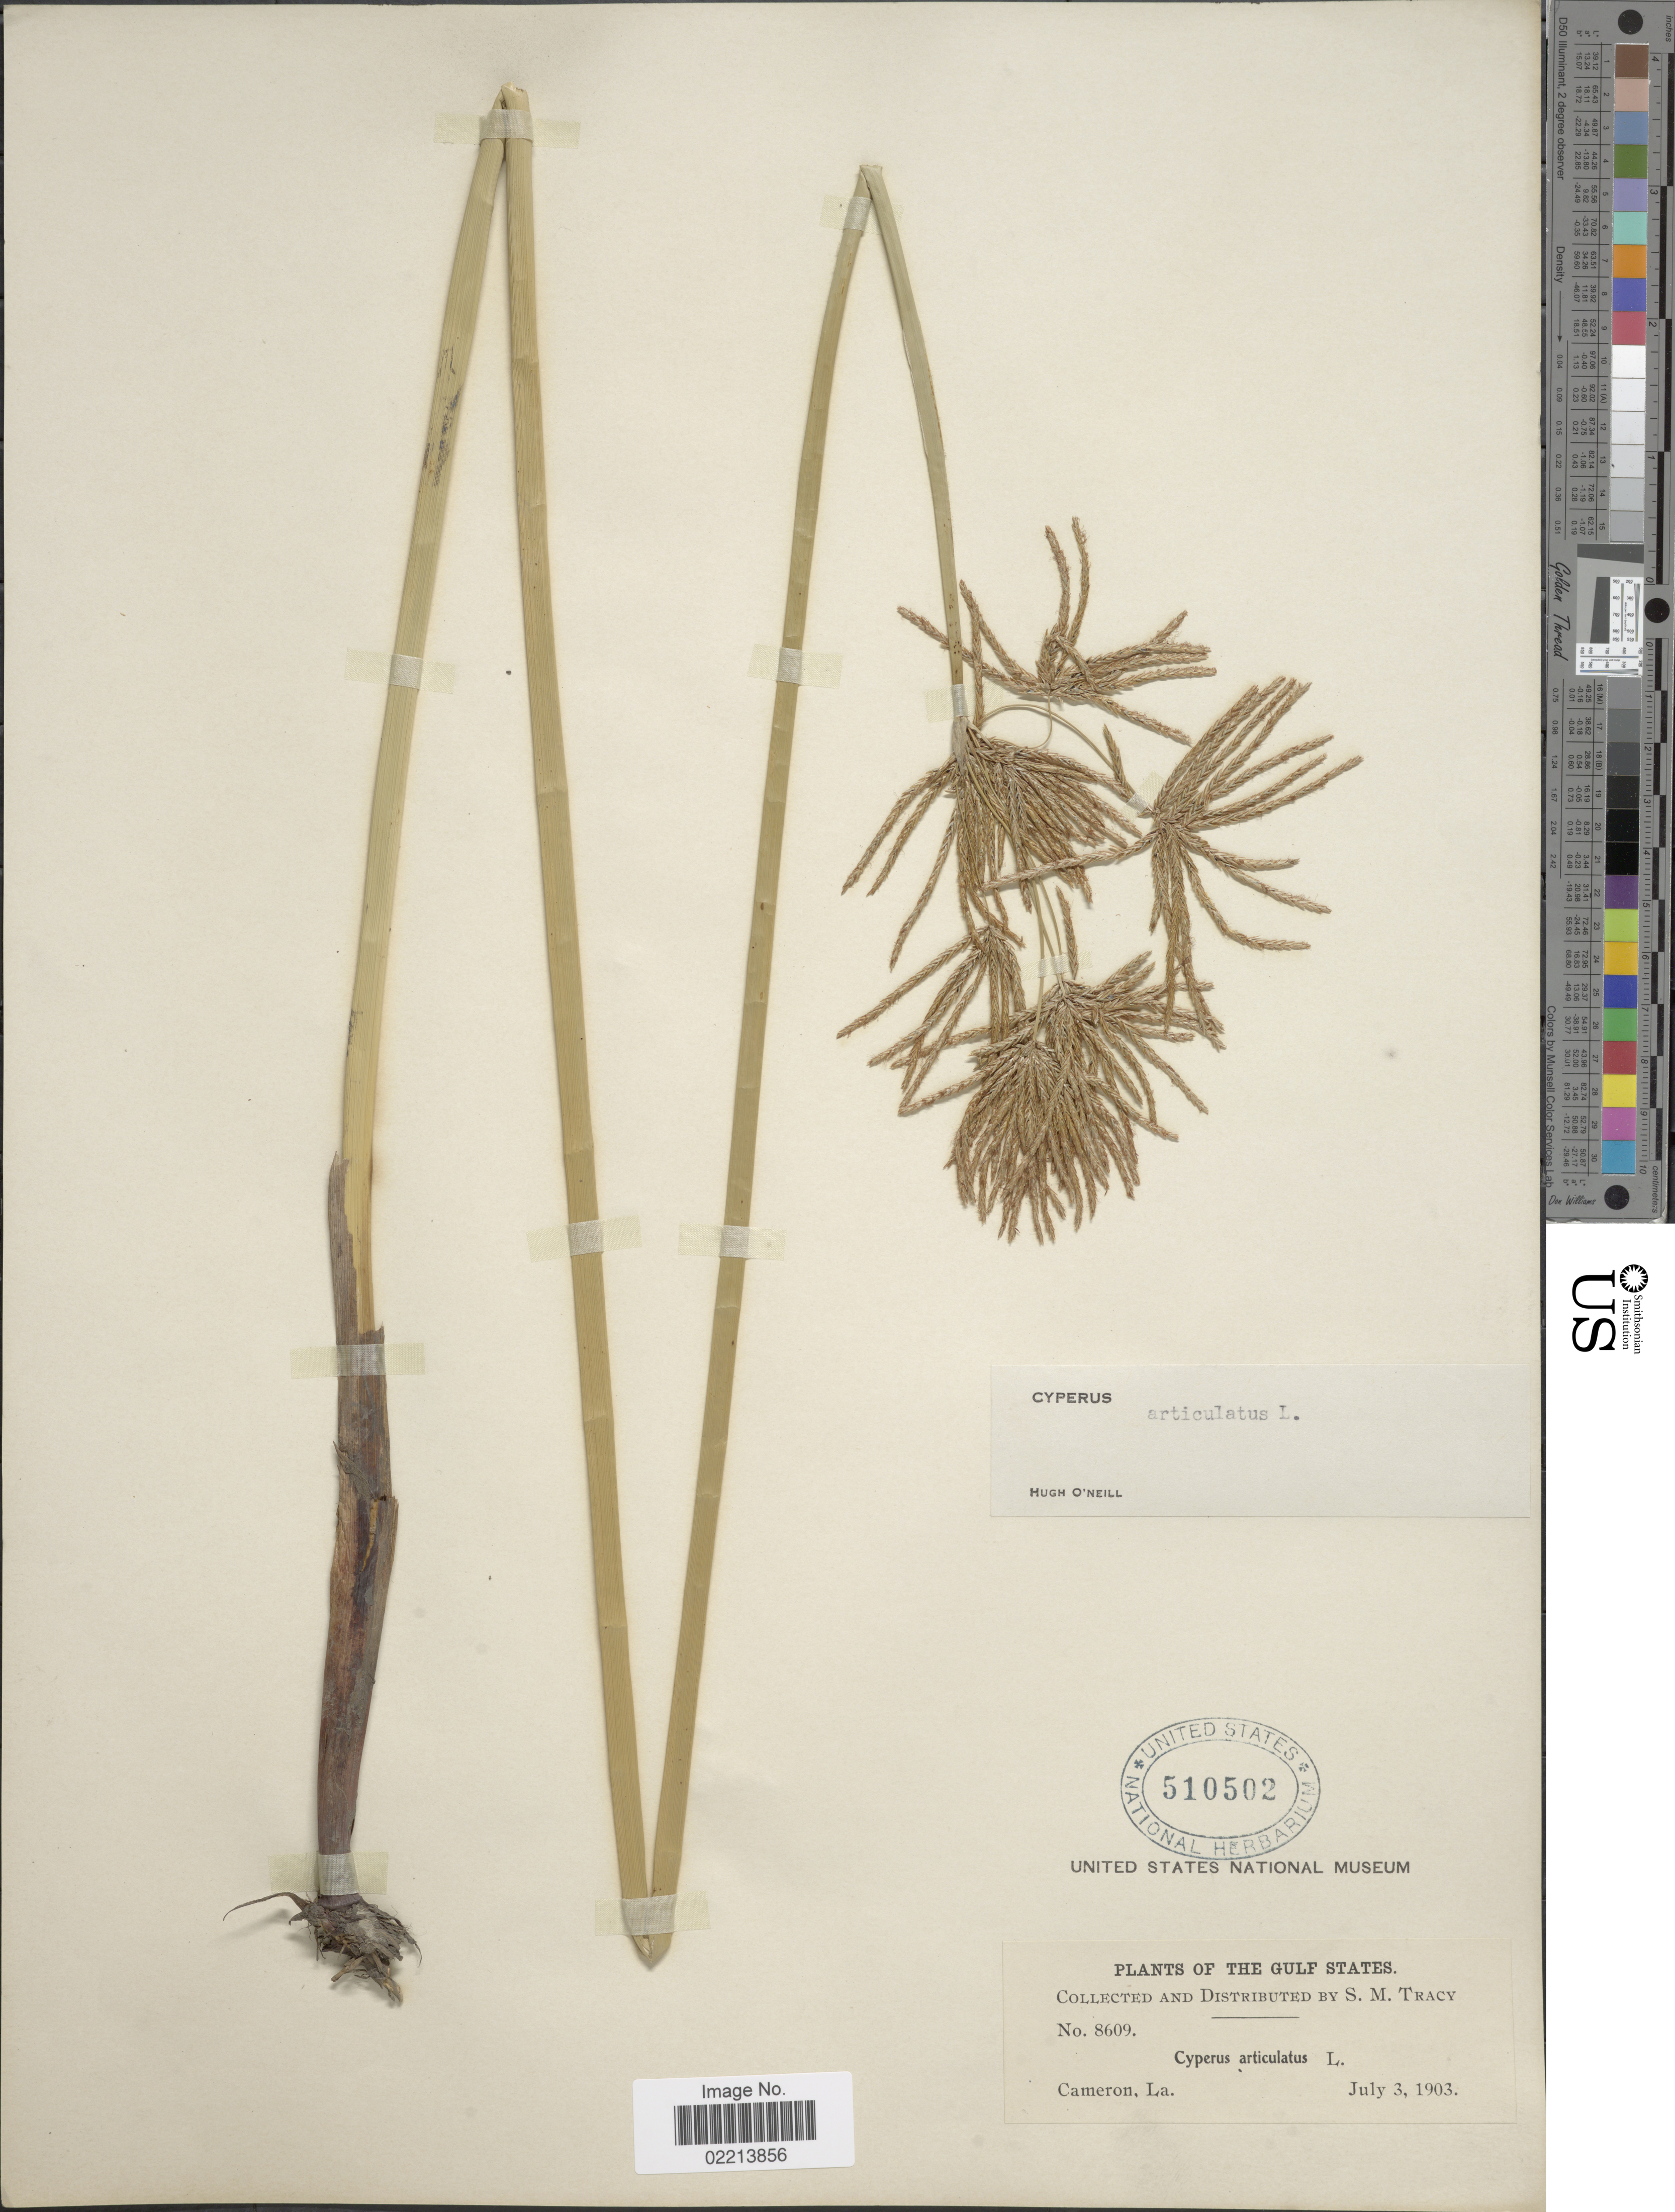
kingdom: Plantae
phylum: Tracheophyta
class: Liliopsida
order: Poales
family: Cyperaceae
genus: Cyperus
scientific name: Cyperus articulatus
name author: L.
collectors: S. M. Tracy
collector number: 8609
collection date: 1903-07-03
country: United States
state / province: Louisiana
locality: Gulf States, Cameron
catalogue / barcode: US 510502